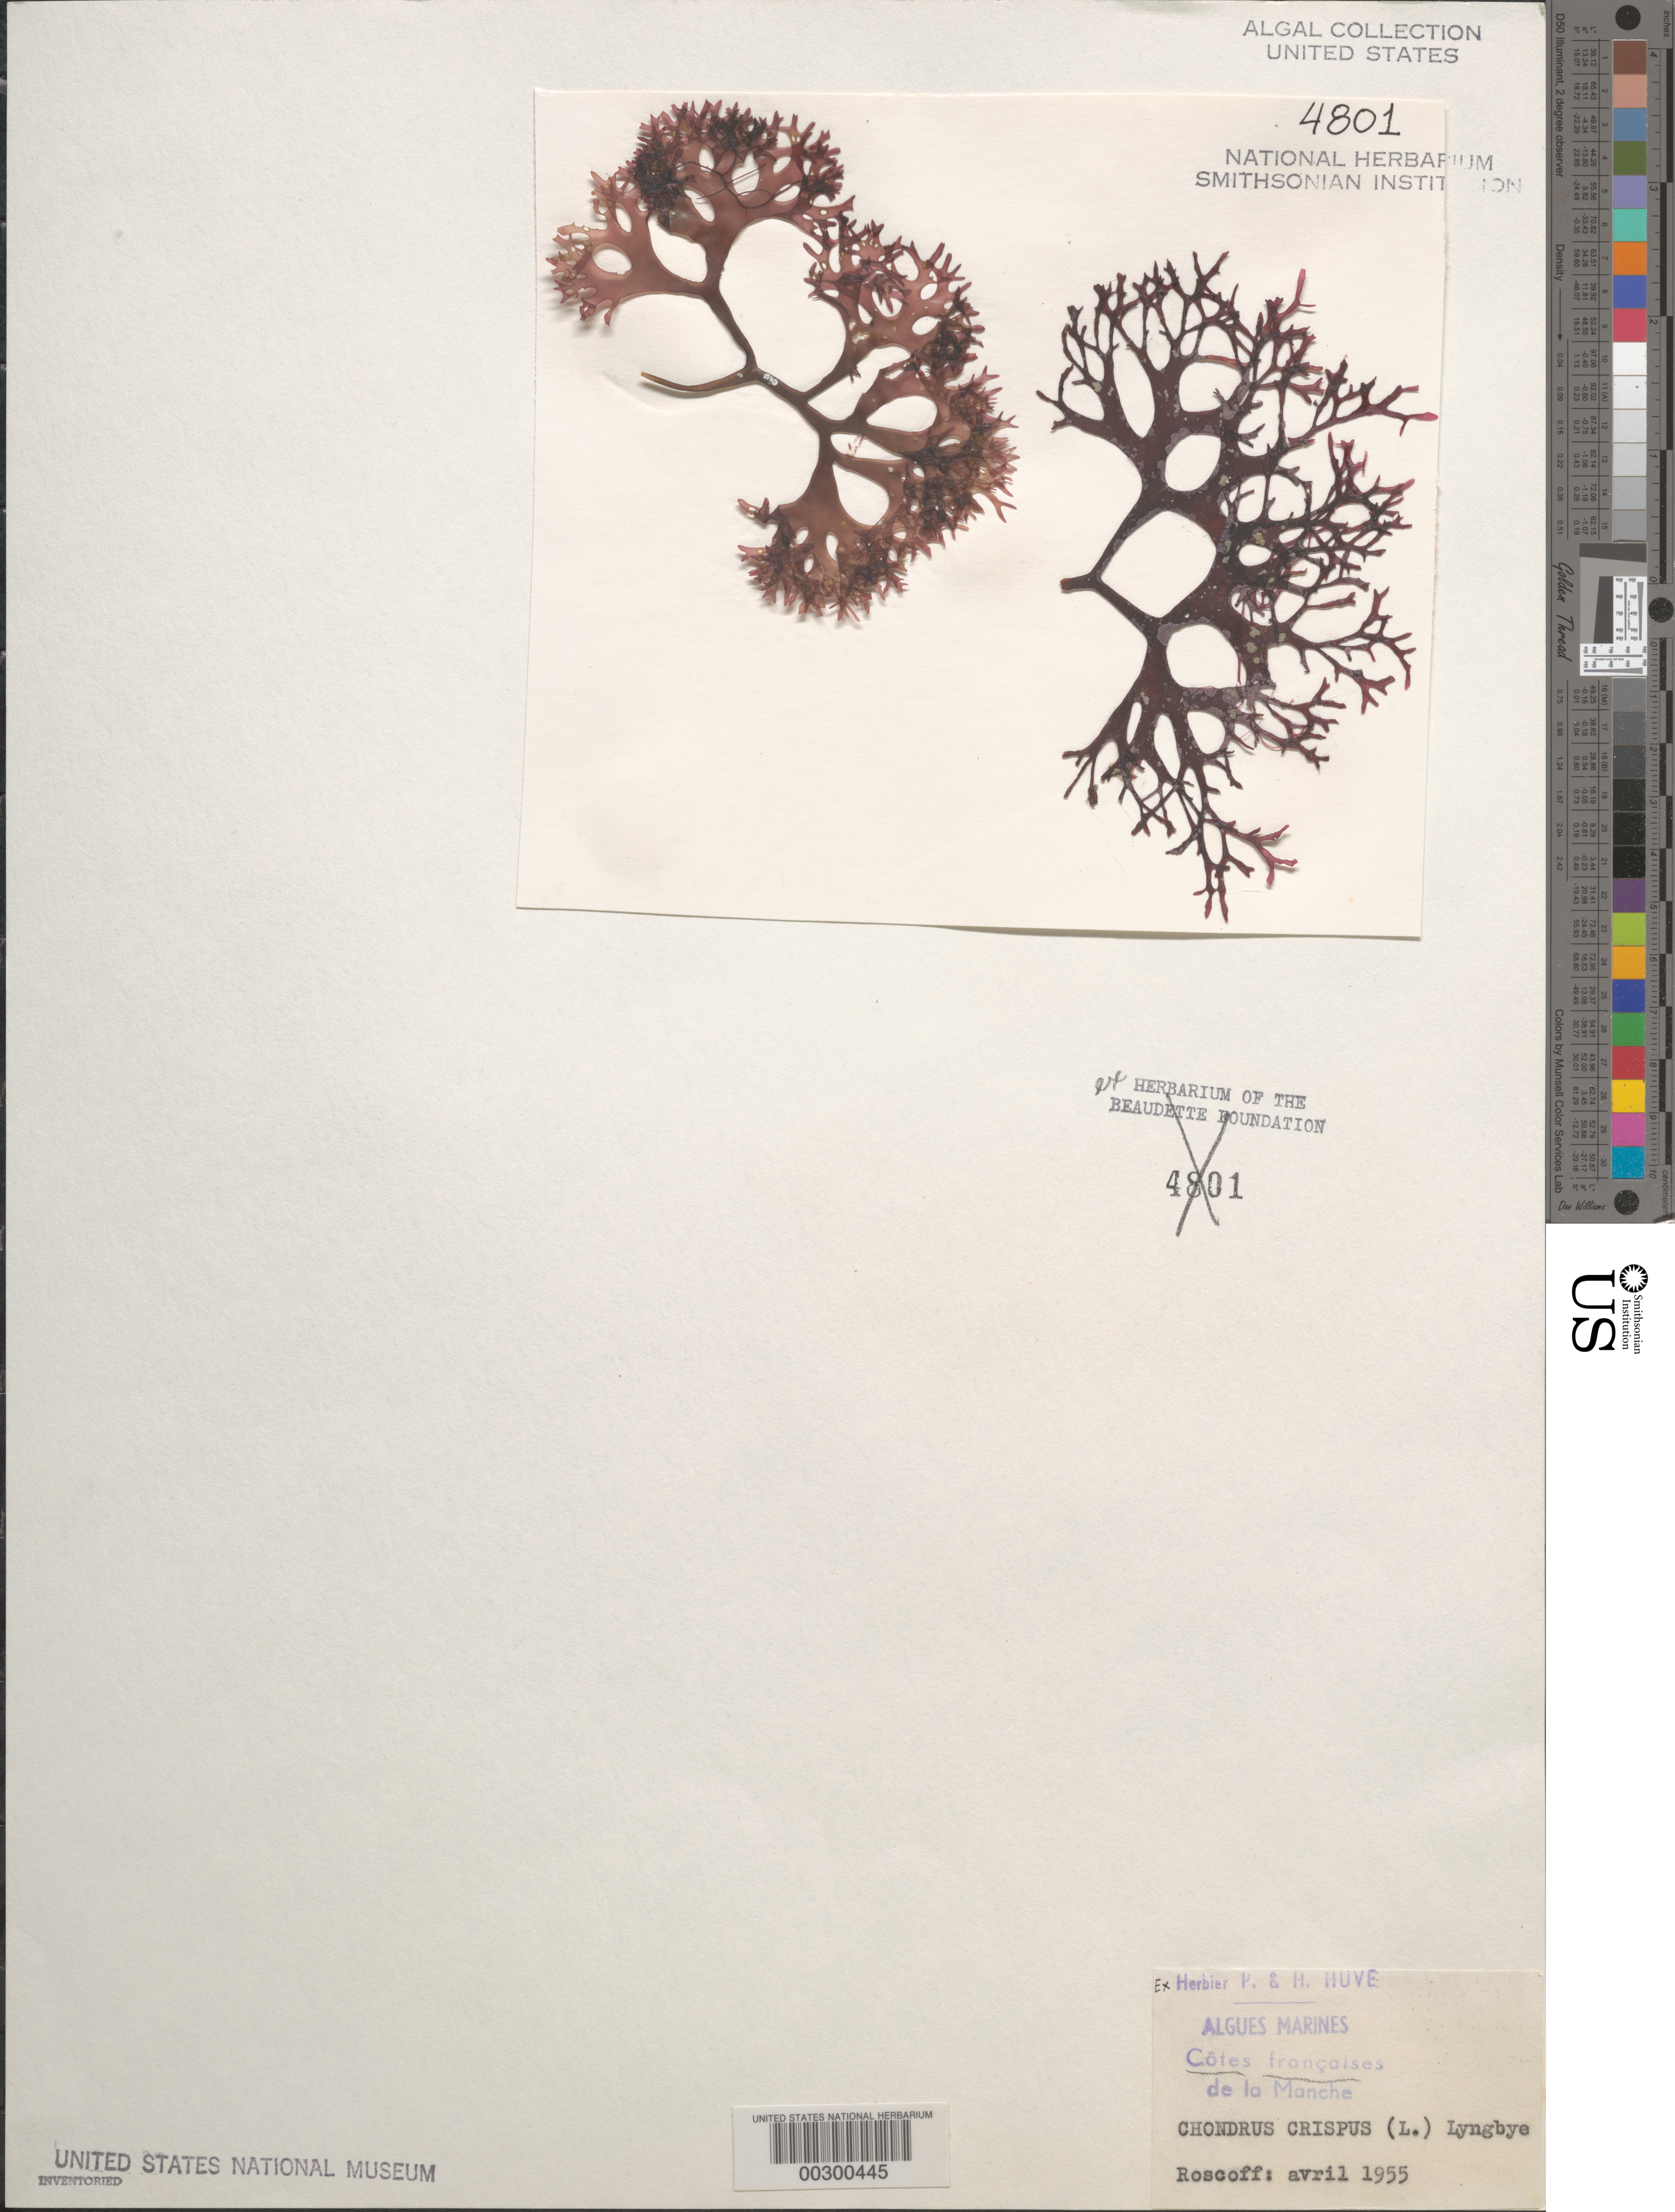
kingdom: Plantae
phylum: Rhodophyta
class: Florideophyceae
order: Gigartinales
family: Gigartinaceae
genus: Chondrus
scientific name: Chondrus crispus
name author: Stackh.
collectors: P. Huve & H. Huve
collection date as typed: Apr 1955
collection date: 1955-04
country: France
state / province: Bretagne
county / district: Finistère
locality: Roscoff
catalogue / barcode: US 4801